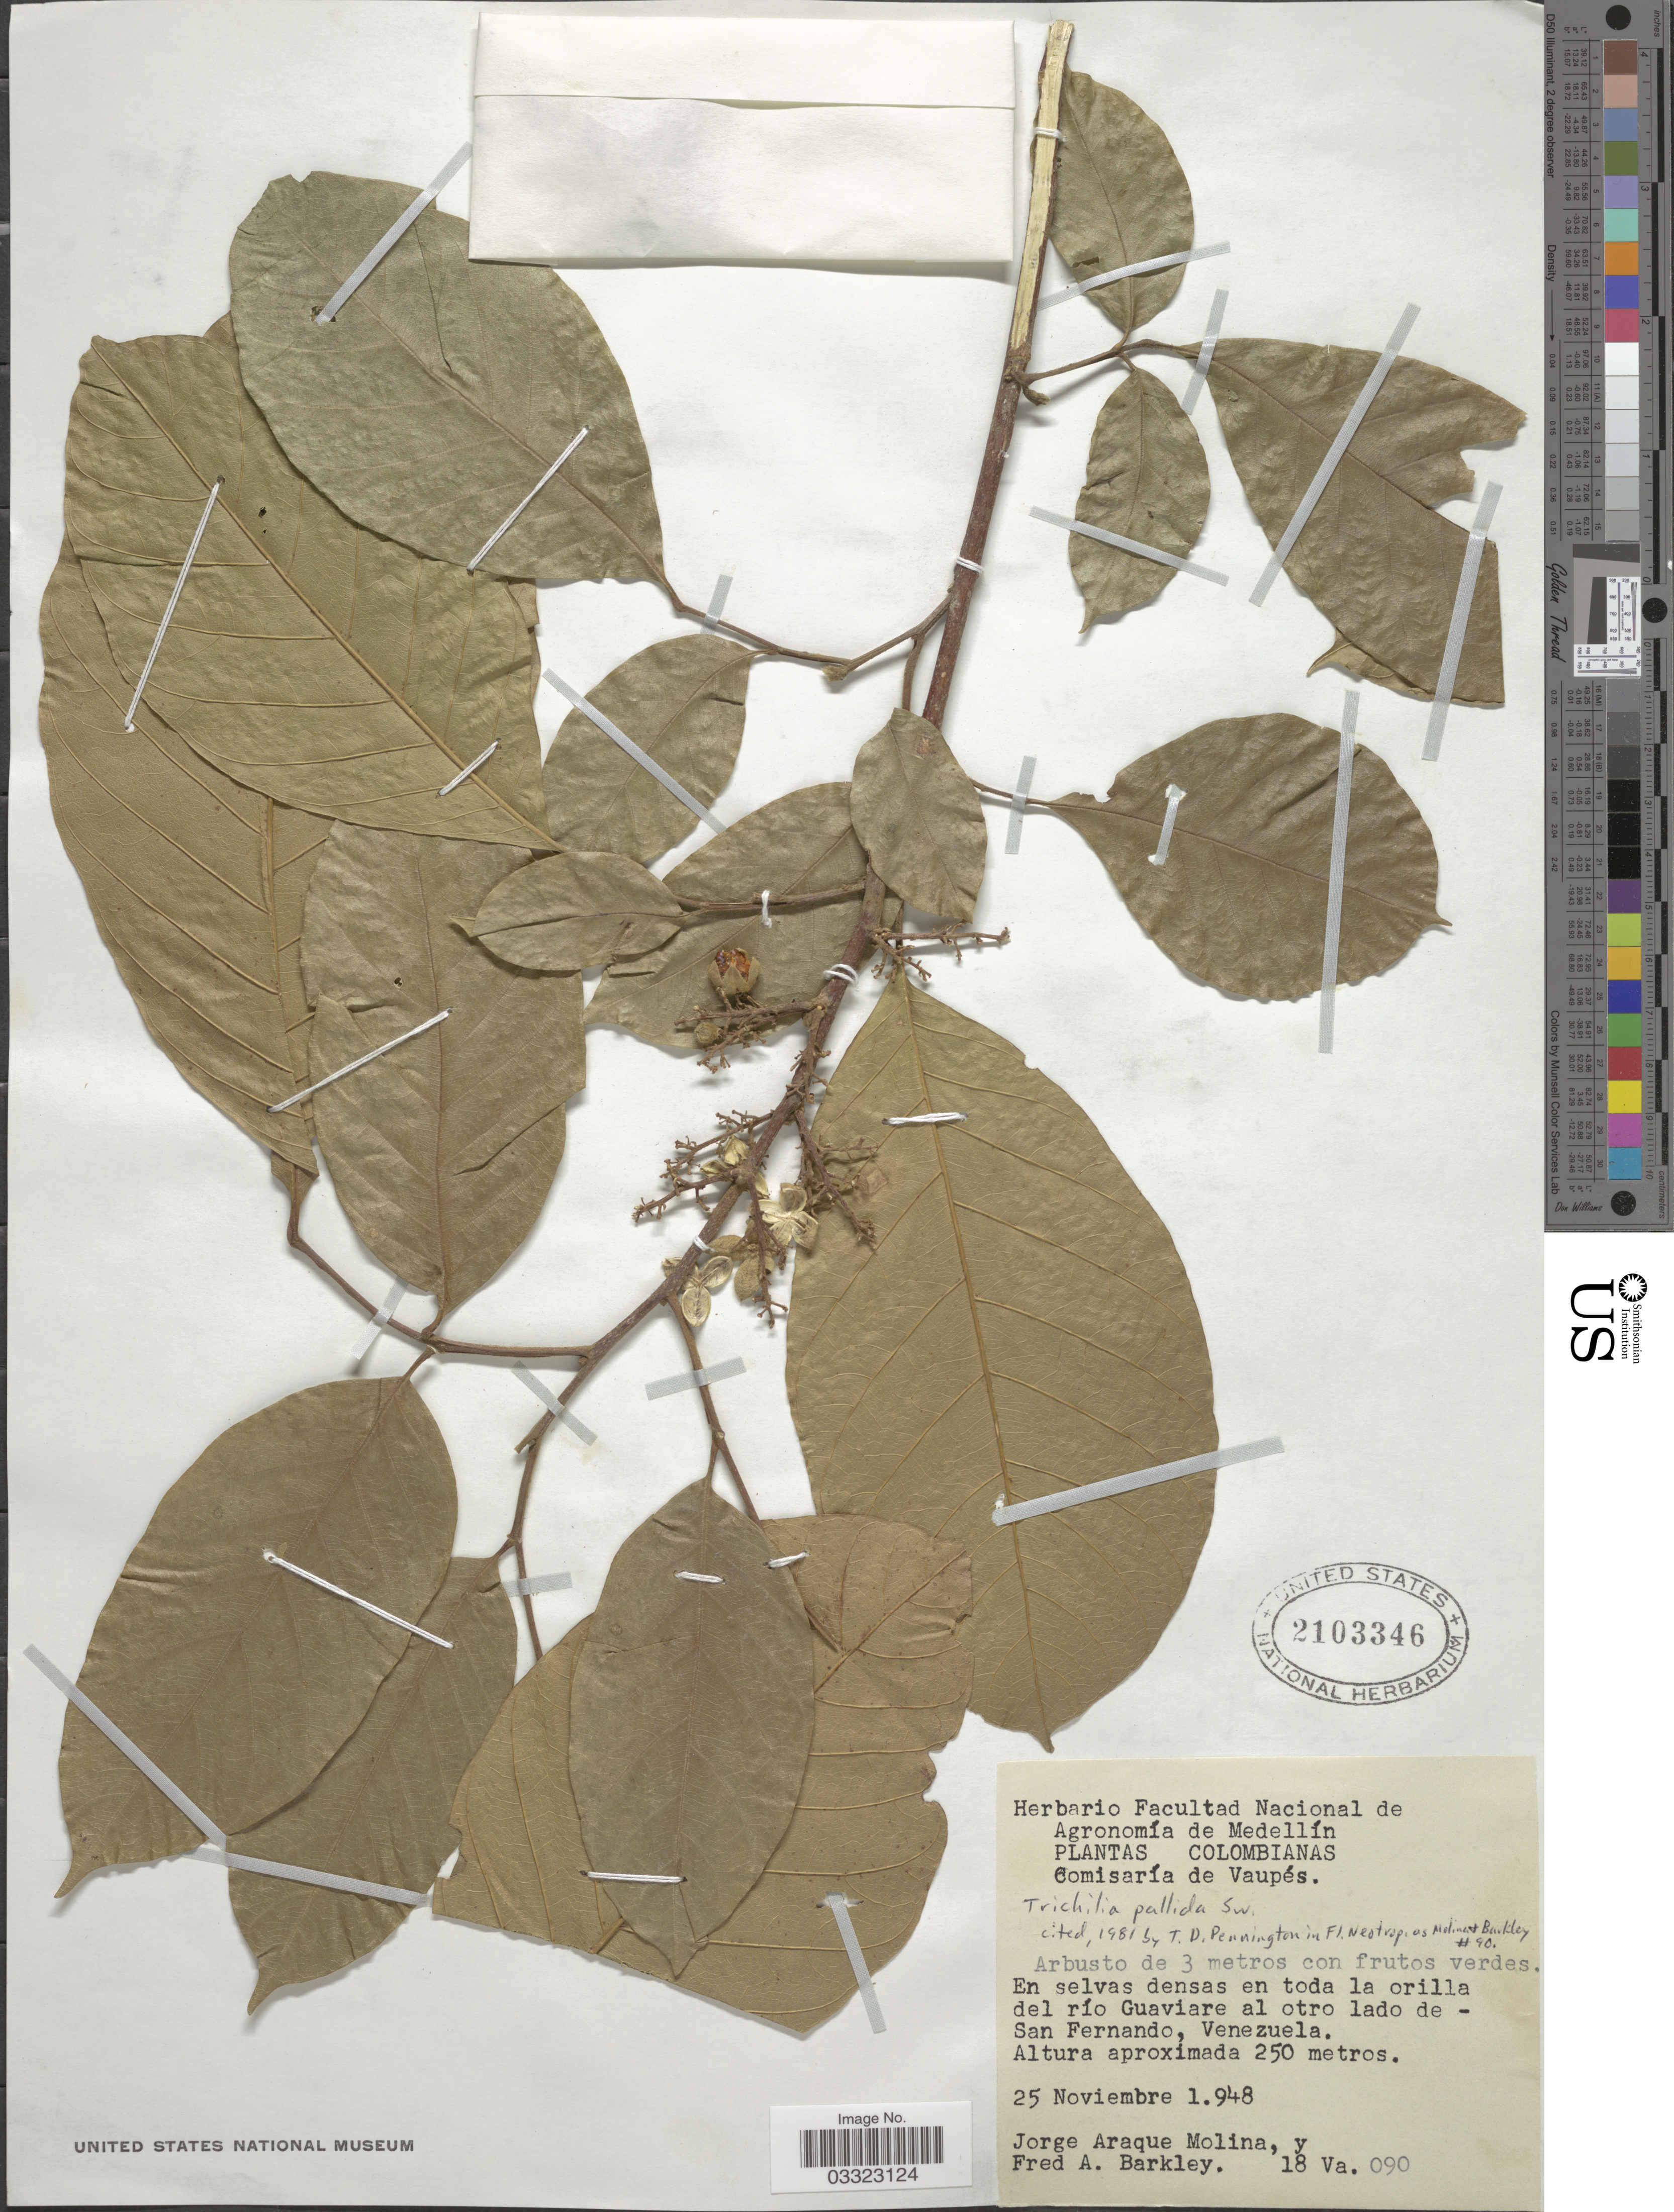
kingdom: Plantae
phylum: Tracheophyta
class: Magnoliopsida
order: Sapindales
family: Meliaceae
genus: Trichilia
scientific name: Trichilia pallida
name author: Sw.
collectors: J. A. Molina & F. A. Barkley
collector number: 18 Va. 090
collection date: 1948-11-25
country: Colombia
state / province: Vaupés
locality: Comisaría de Vaupés. En selvas densas en toda la orilla del río Guaviare al otro lado de San Fernando.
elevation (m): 250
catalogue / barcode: US 2103346